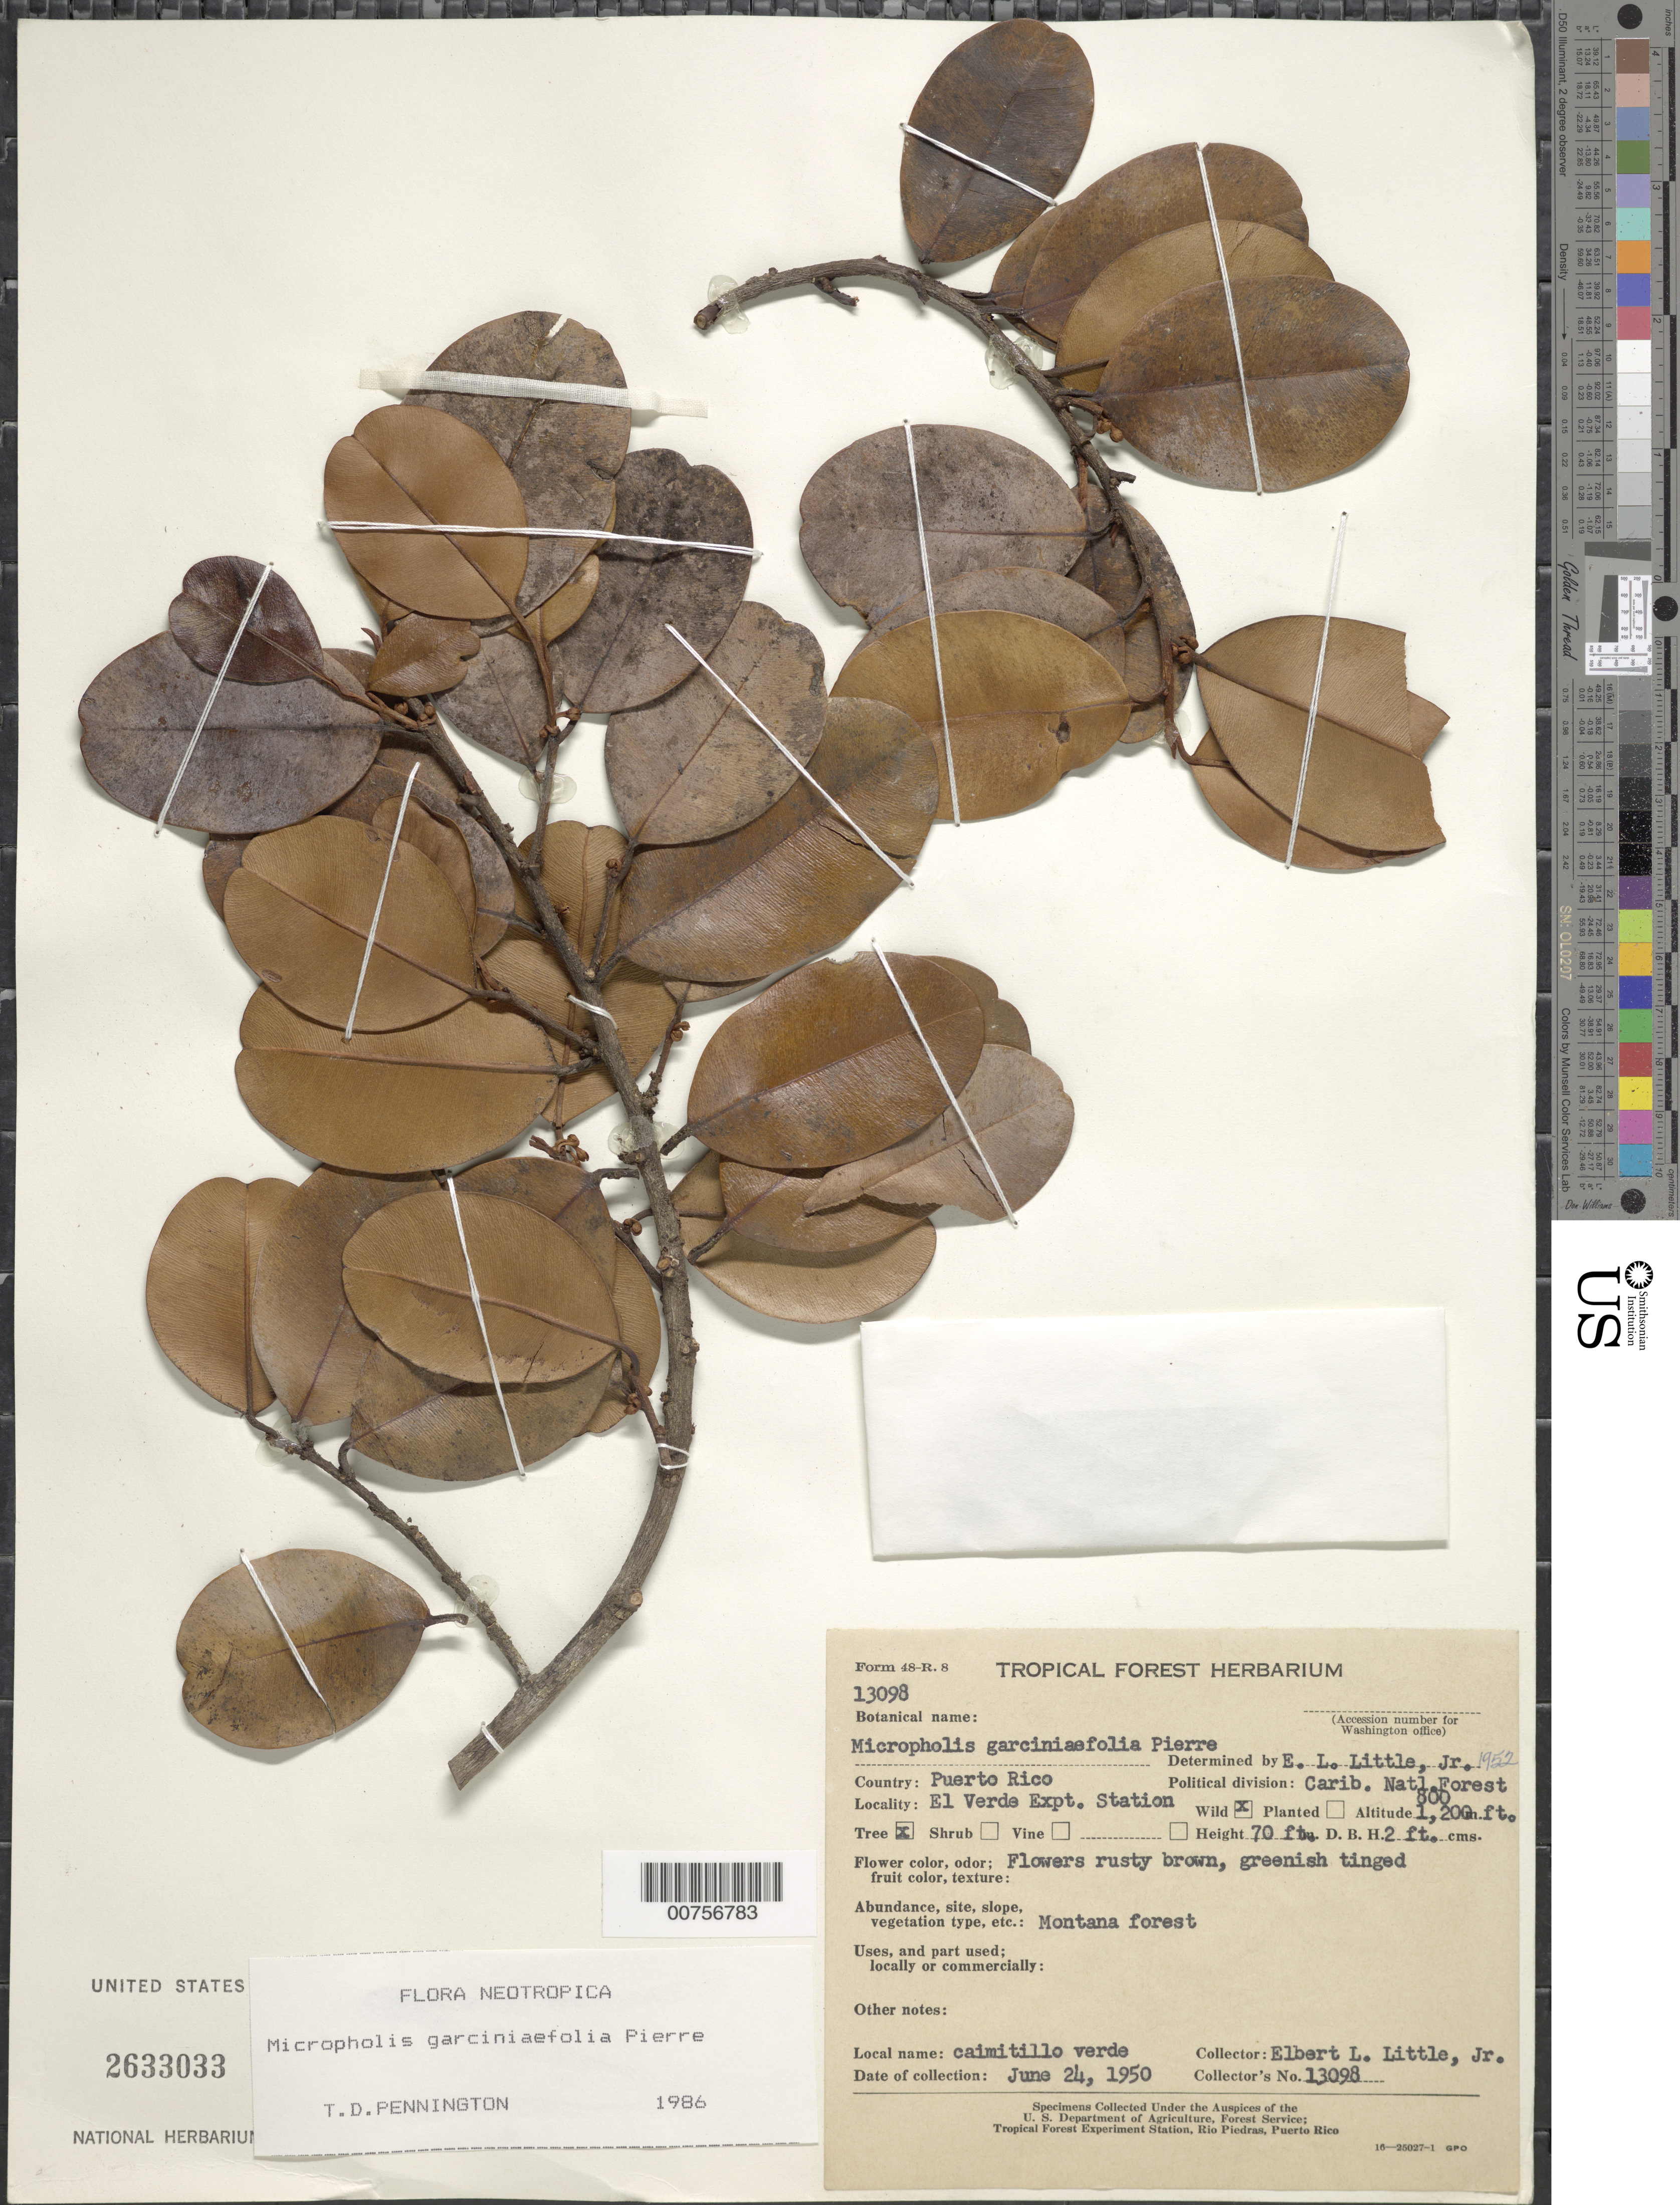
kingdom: Plantae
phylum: Tracheophyta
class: Magnoliopsida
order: Ericales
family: Sapotaceae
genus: Micropholis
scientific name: Micropholis garciniifolia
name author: Pierre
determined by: Pennington, T. D., (K)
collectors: E. L. Little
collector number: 13098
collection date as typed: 24 Jun 1950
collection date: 1950-06-24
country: Puerto Rico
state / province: Río Grande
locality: El Verde Expt. Station. Caribbean National Forest.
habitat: Montane forest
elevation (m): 244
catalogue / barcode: US 2633033